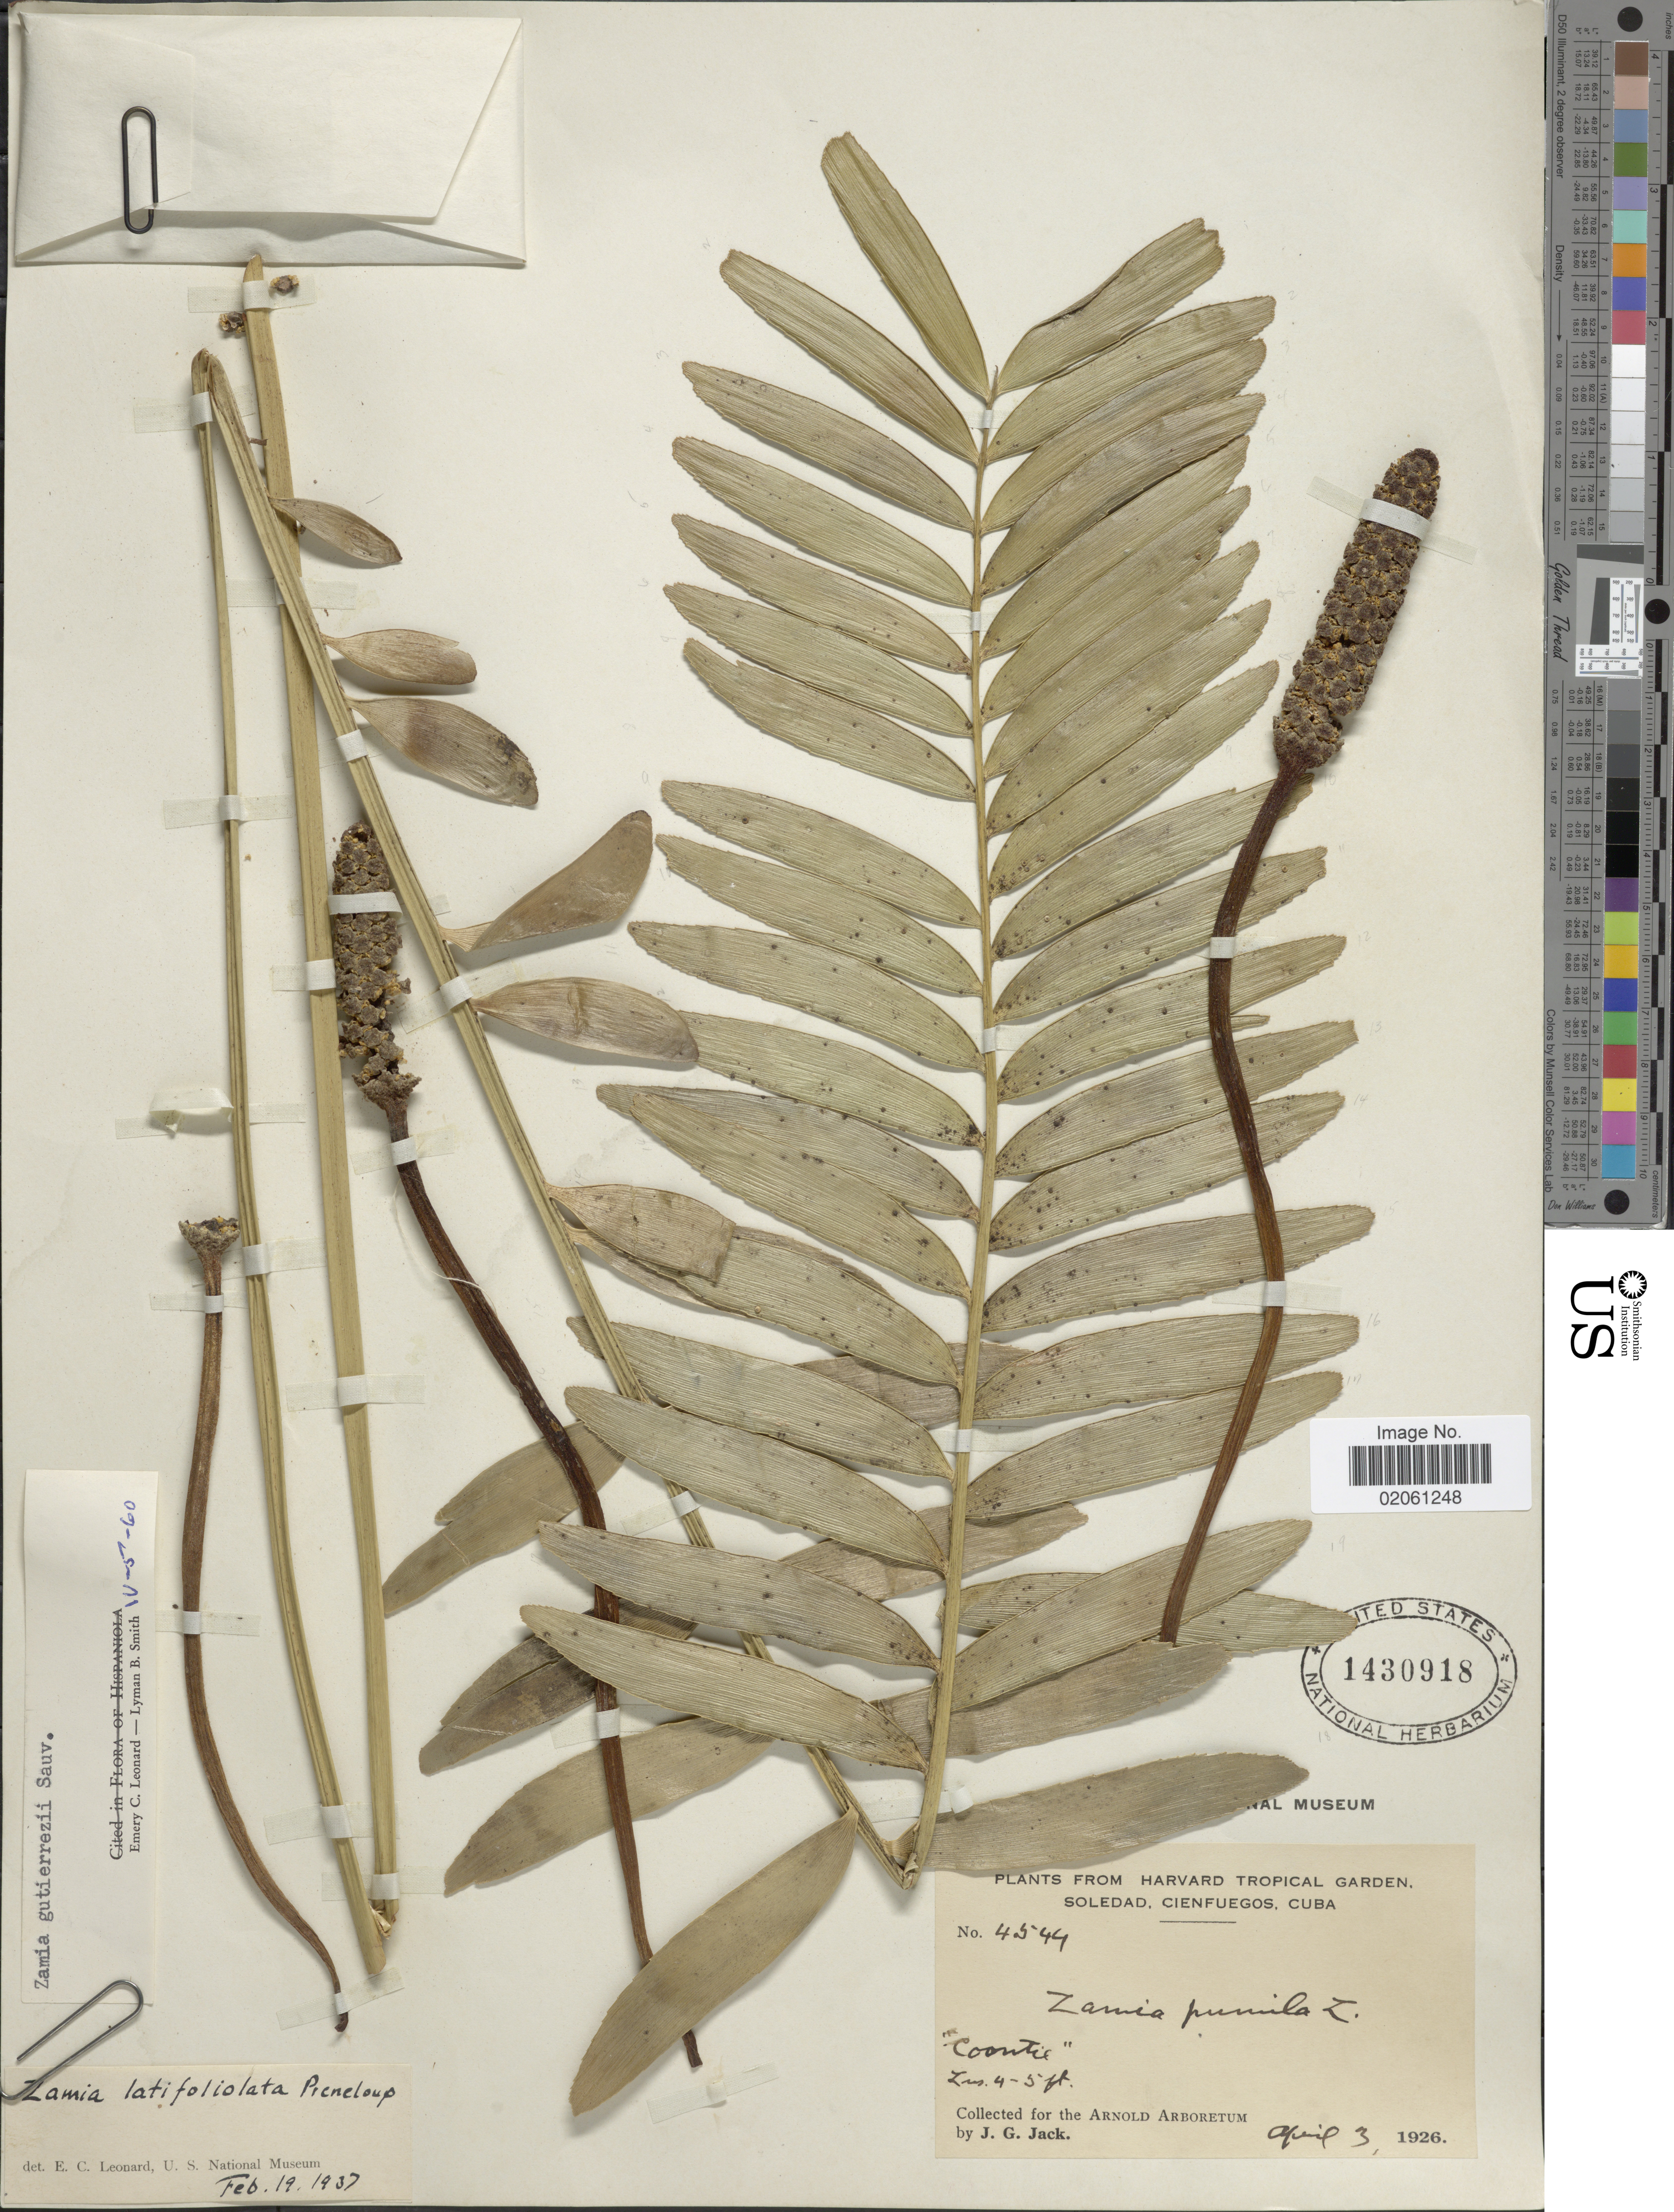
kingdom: Plantae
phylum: Tracheophyta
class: Cycadopsida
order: Cycadales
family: Zamiaceae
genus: Zamia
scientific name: Zamia pumila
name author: L.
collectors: J. G. Jack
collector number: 4544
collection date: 1926-04-03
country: Cuba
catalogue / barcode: US 1430918